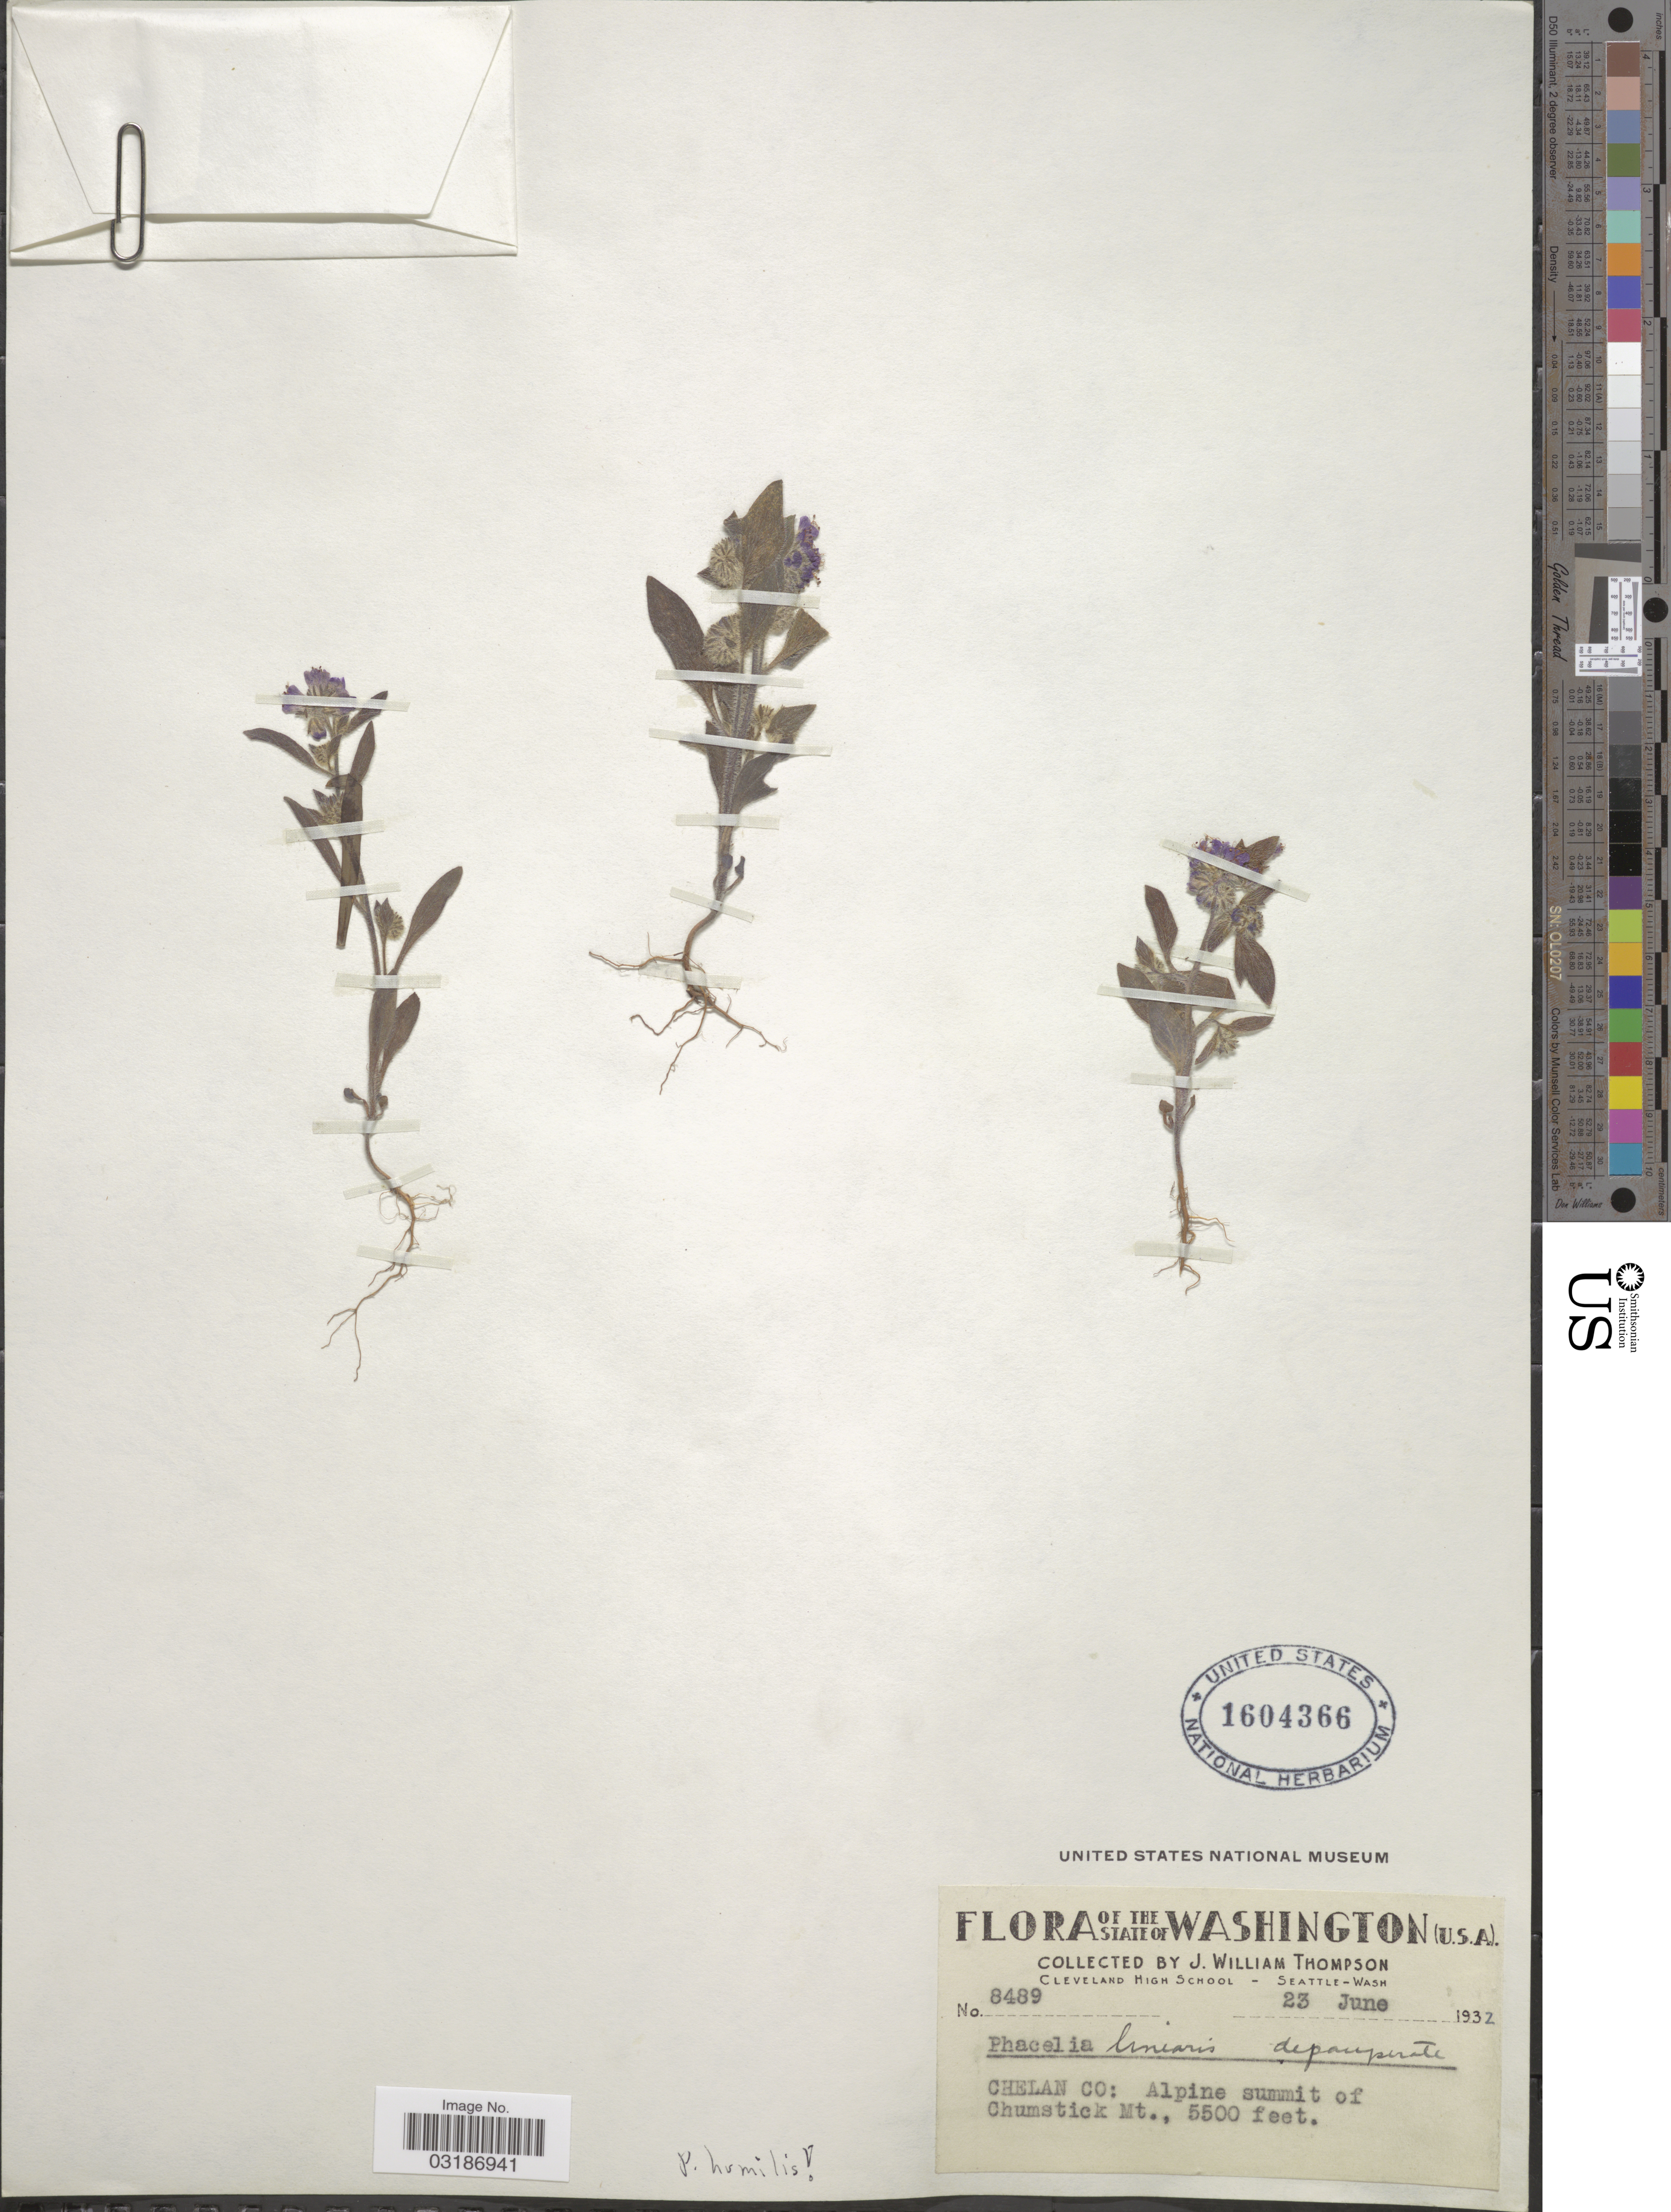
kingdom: Plantae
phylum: Tracheophyta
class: Magnoliopsida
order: Boraginales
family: Hydrophyllaceae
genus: Phacelia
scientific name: Phacelia humilis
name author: Torr. & A. Gray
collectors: J. W. Thompson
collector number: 8489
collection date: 1932-06-23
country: United States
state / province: Washington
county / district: Chelan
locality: Chelan Co: Alpine summit of Chumstick Mt.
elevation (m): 1676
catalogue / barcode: US 1604366